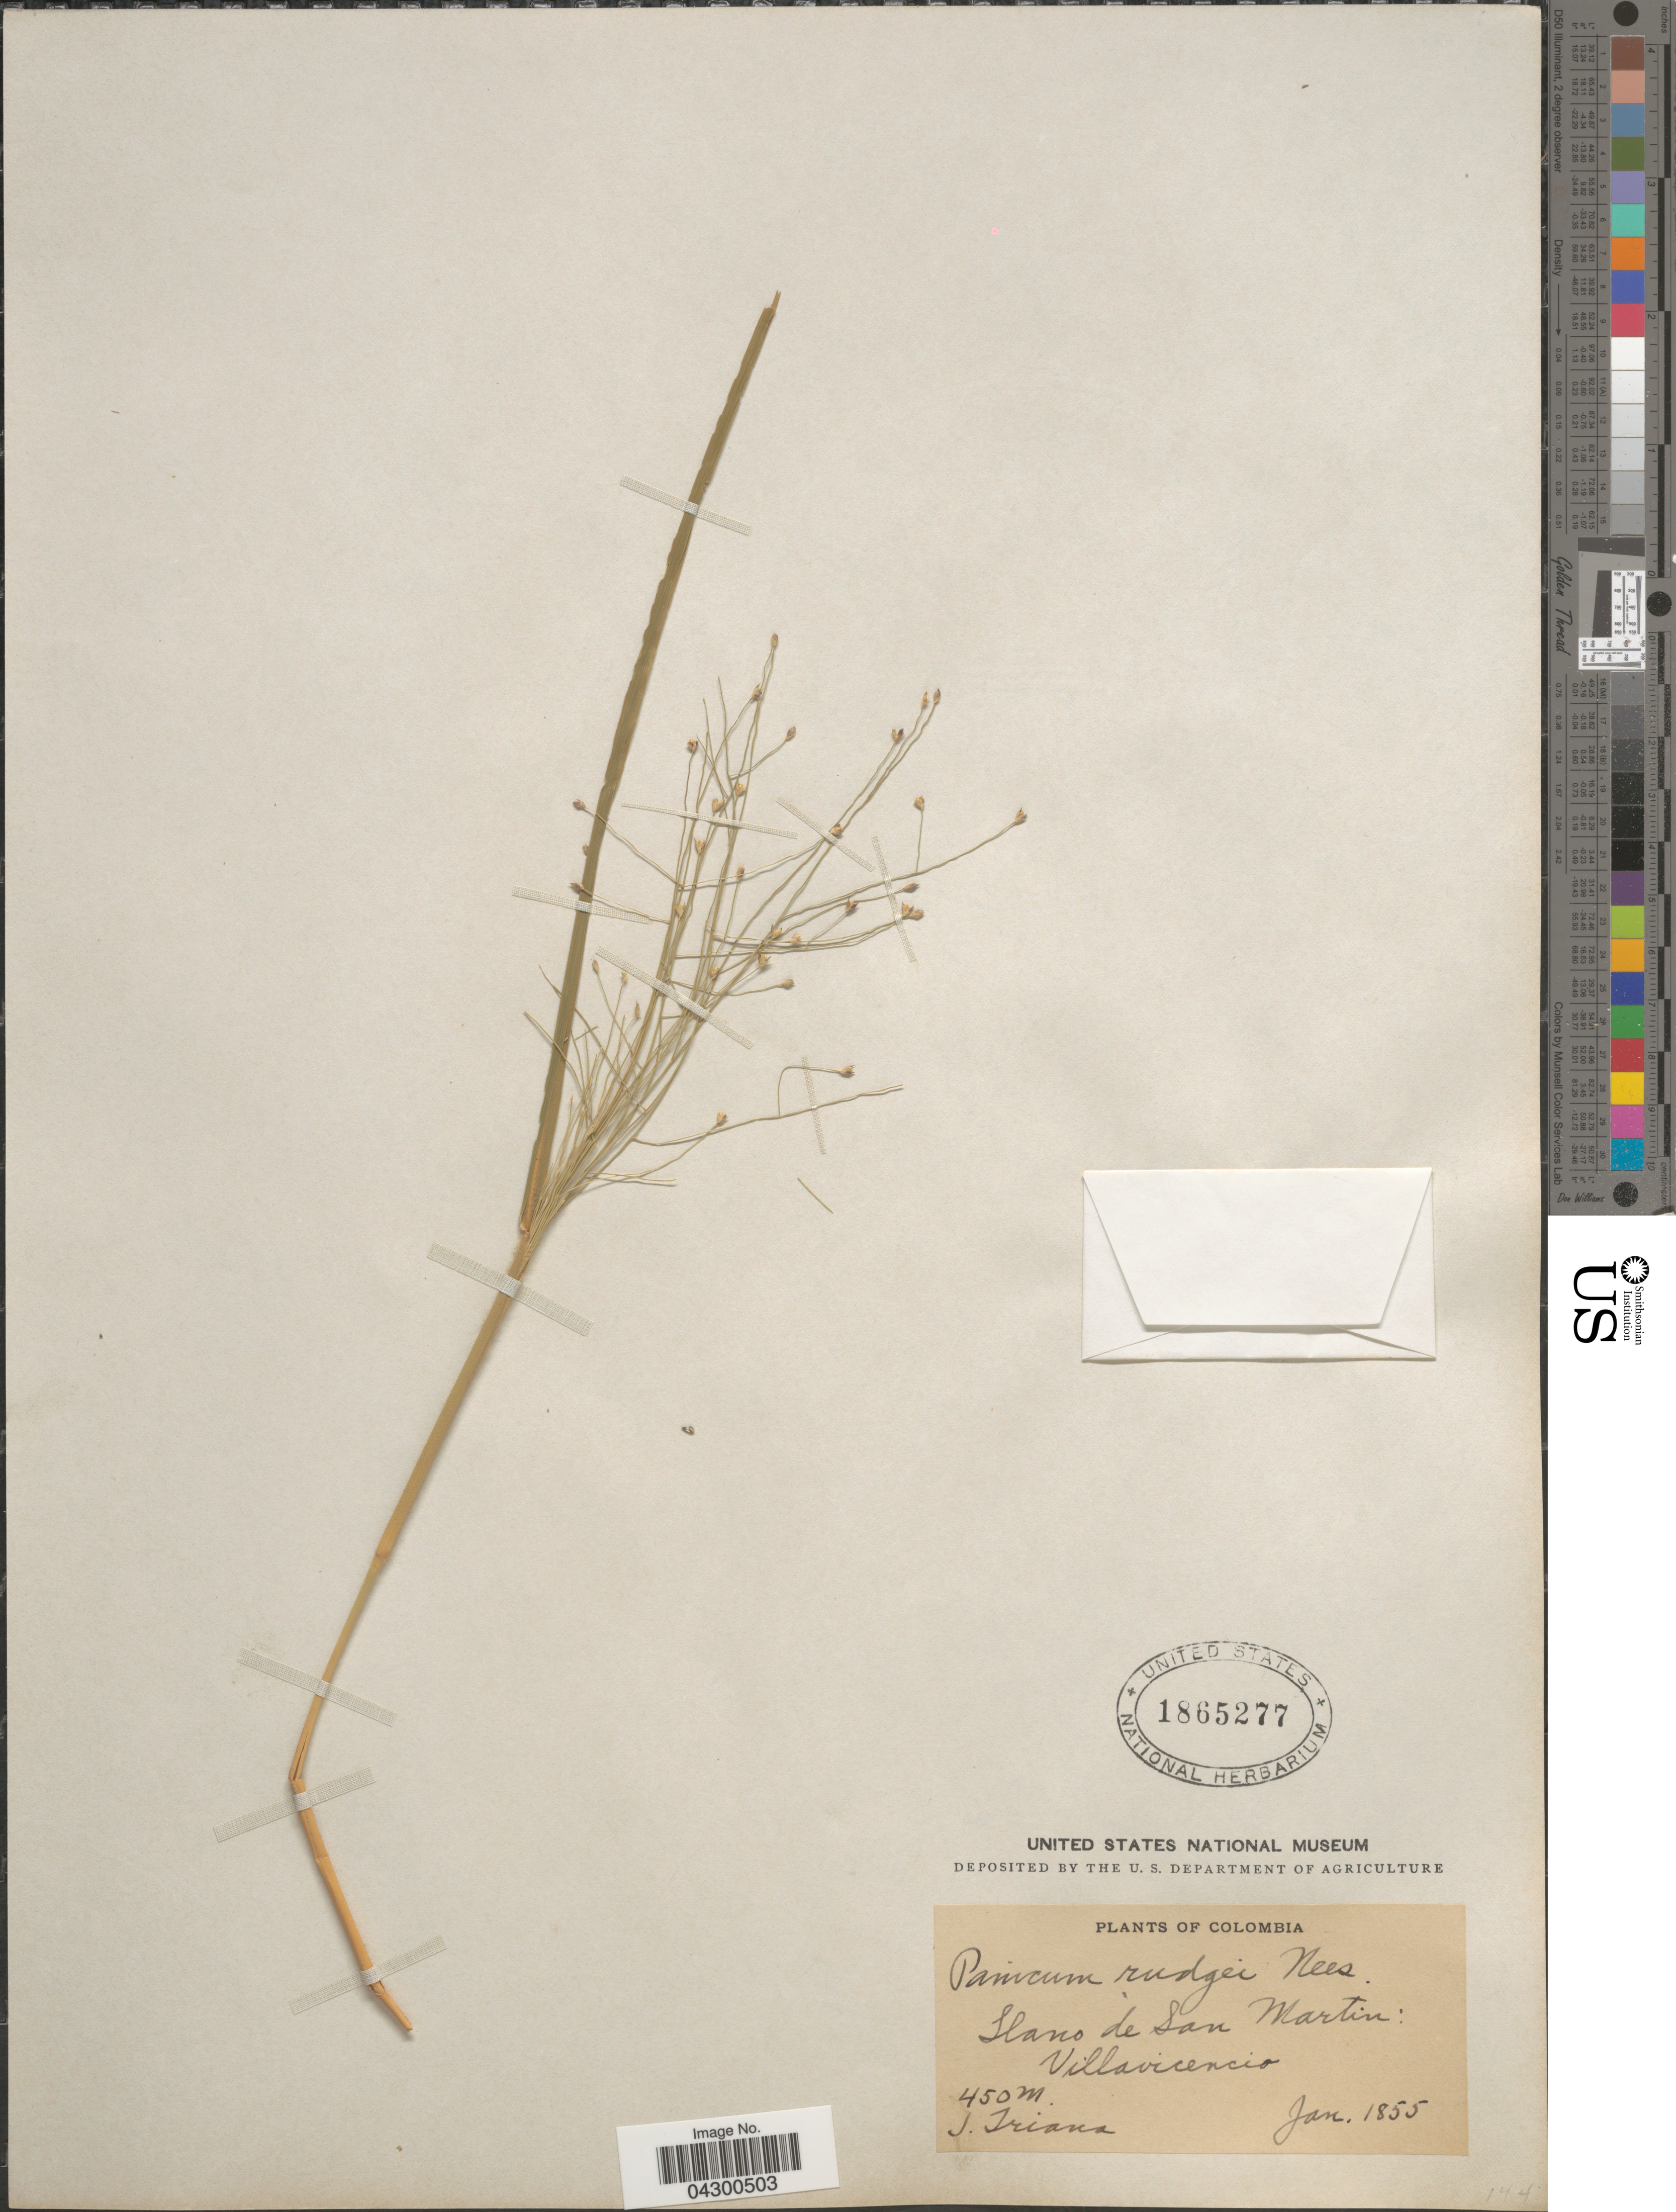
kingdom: Plantae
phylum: Tracheophyta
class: Liliopsida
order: Poales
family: Poaceae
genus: Panicum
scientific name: Panicum rudgei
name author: Roem. & Schult.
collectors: J. Triana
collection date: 1855-01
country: Colombia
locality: Llano de San Martin: Villavicencio.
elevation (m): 450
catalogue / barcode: US 1865277